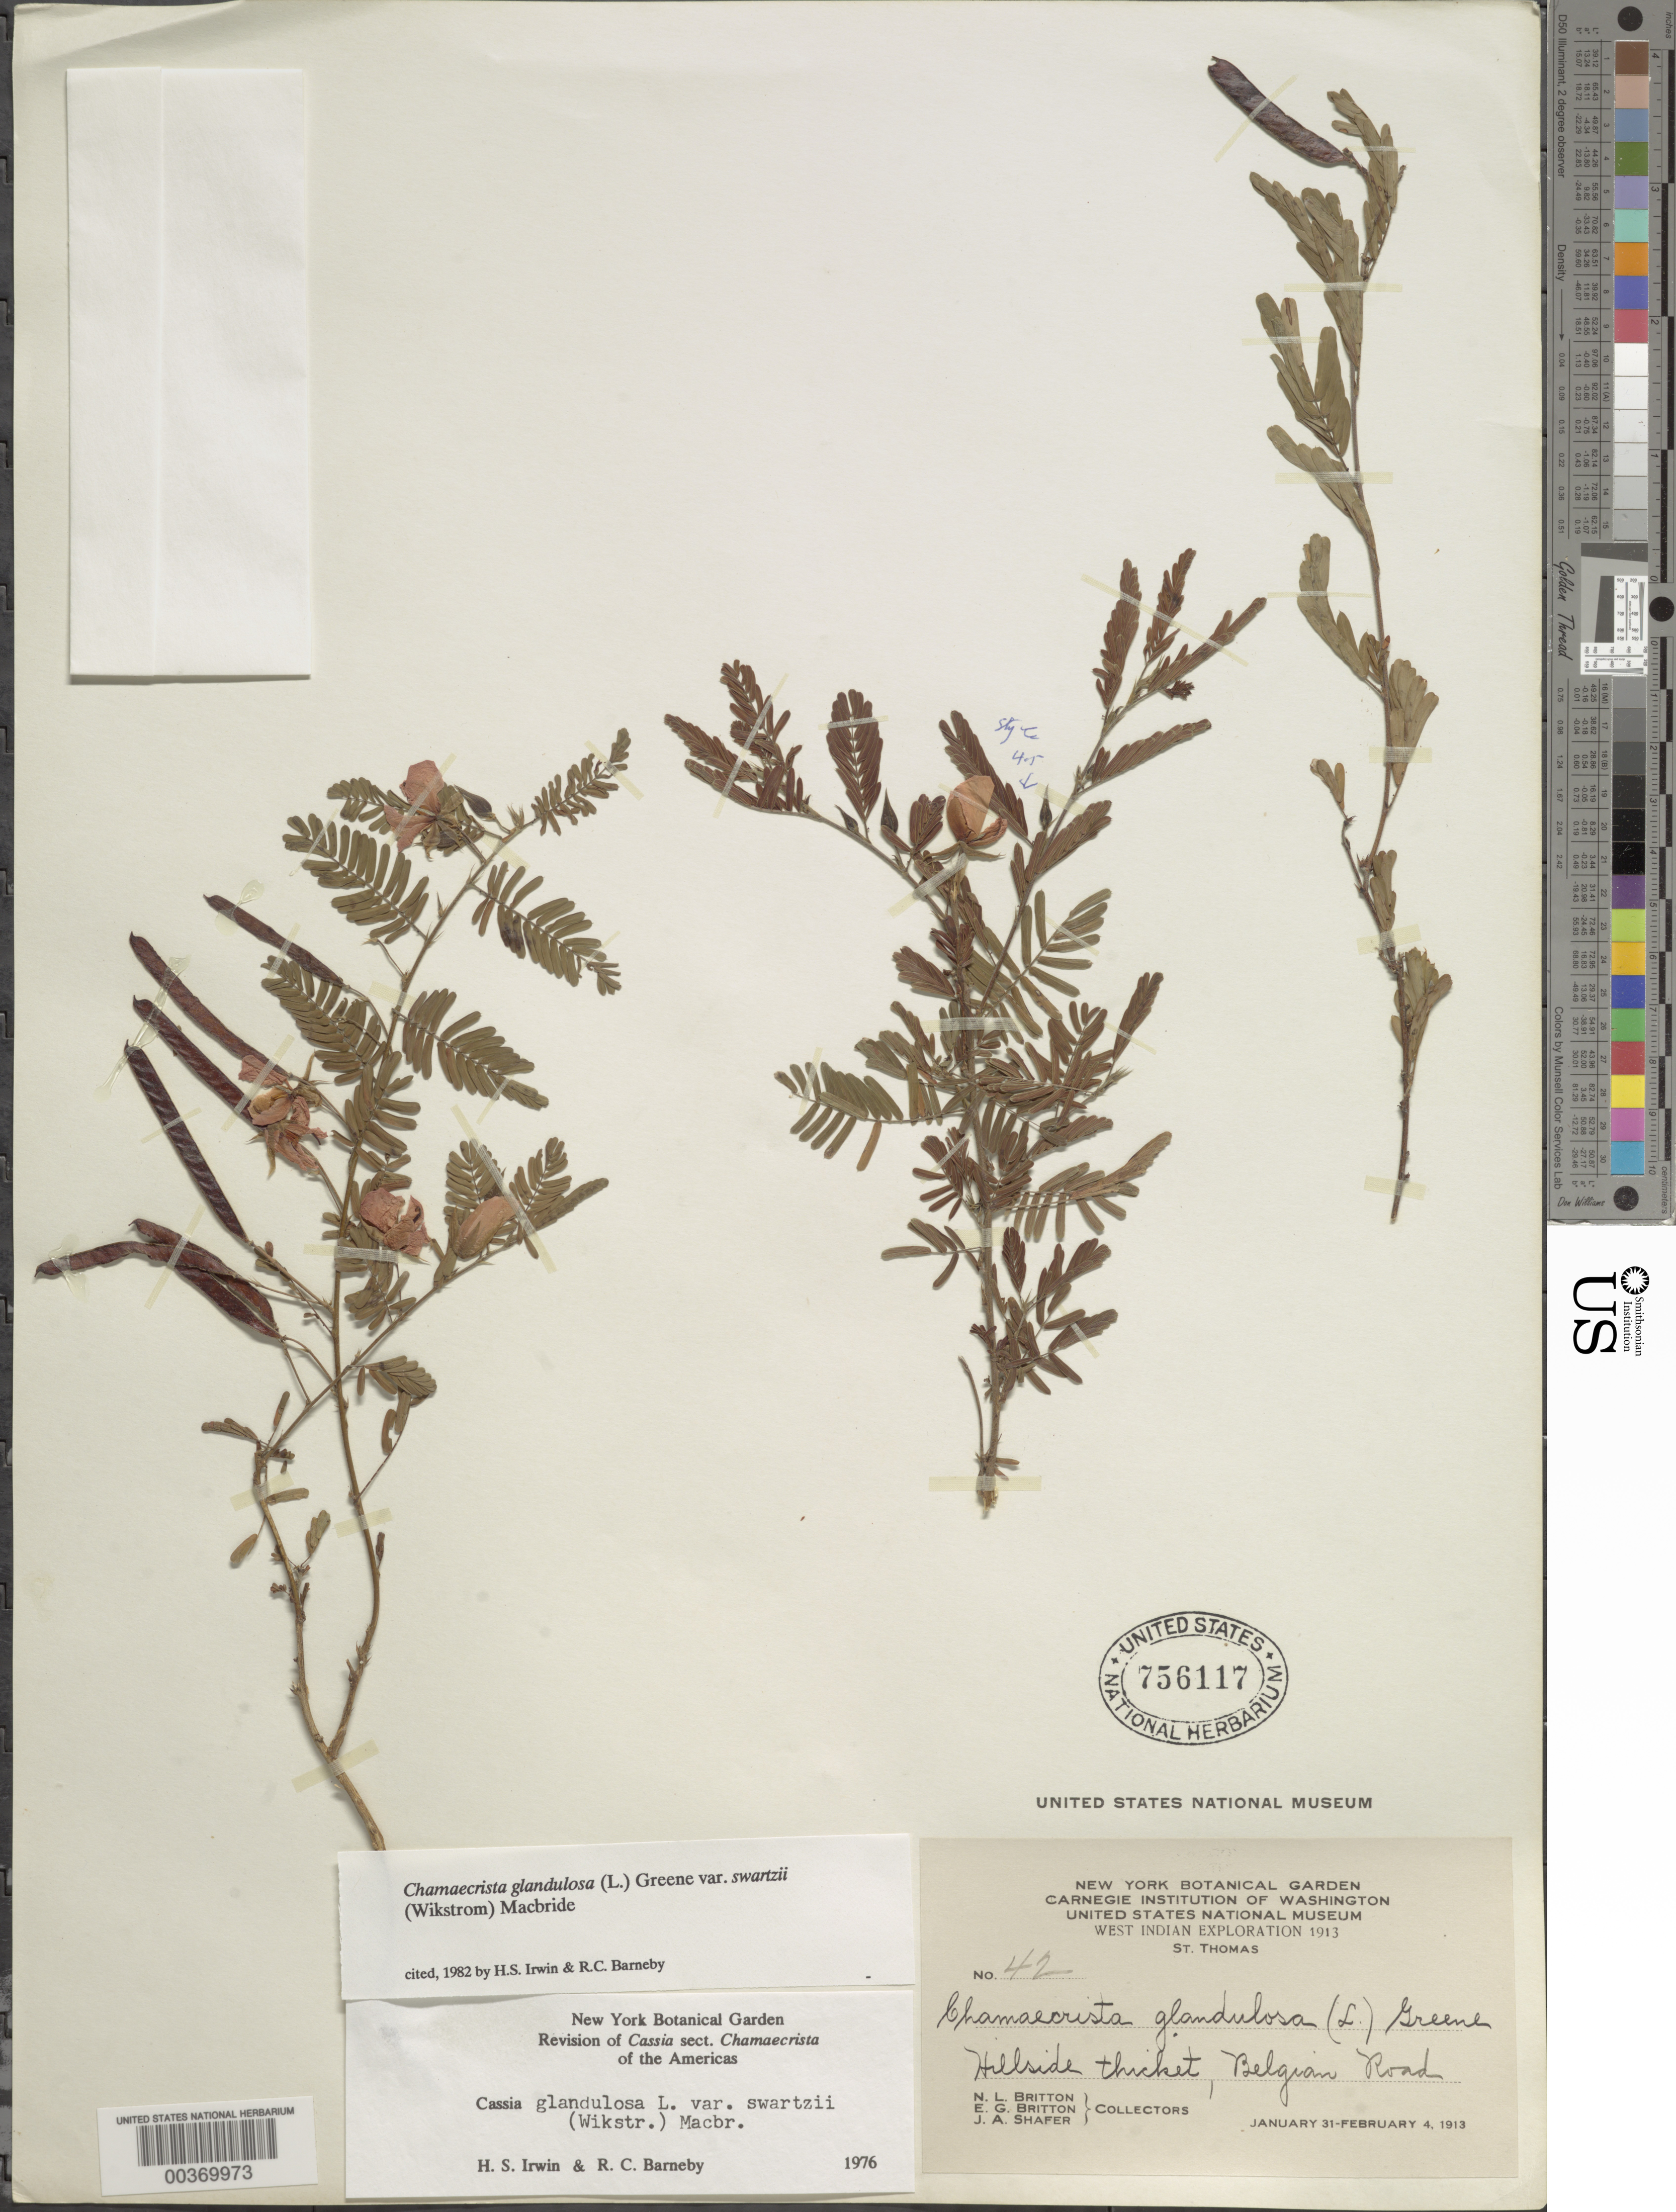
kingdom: Plantae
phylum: Tracheophyta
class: Magnoliopsida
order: Fabales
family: Fabaceae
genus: Chamaecrista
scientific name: Chamaecrista glandulosa var. swartzii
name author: (Wikstr.) H.S. Irwin & Barneby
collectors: N. Britton, E. G. Britton & J. A. Shafer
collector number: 42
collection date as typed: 31 Jan 1913 to 04 Feb 1913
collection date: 1913-01-31/1913-02-04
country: U.S. Virgin Islands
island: St. Thomas Island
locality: Belgian road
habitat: Hillside bank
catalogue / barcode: US 756117